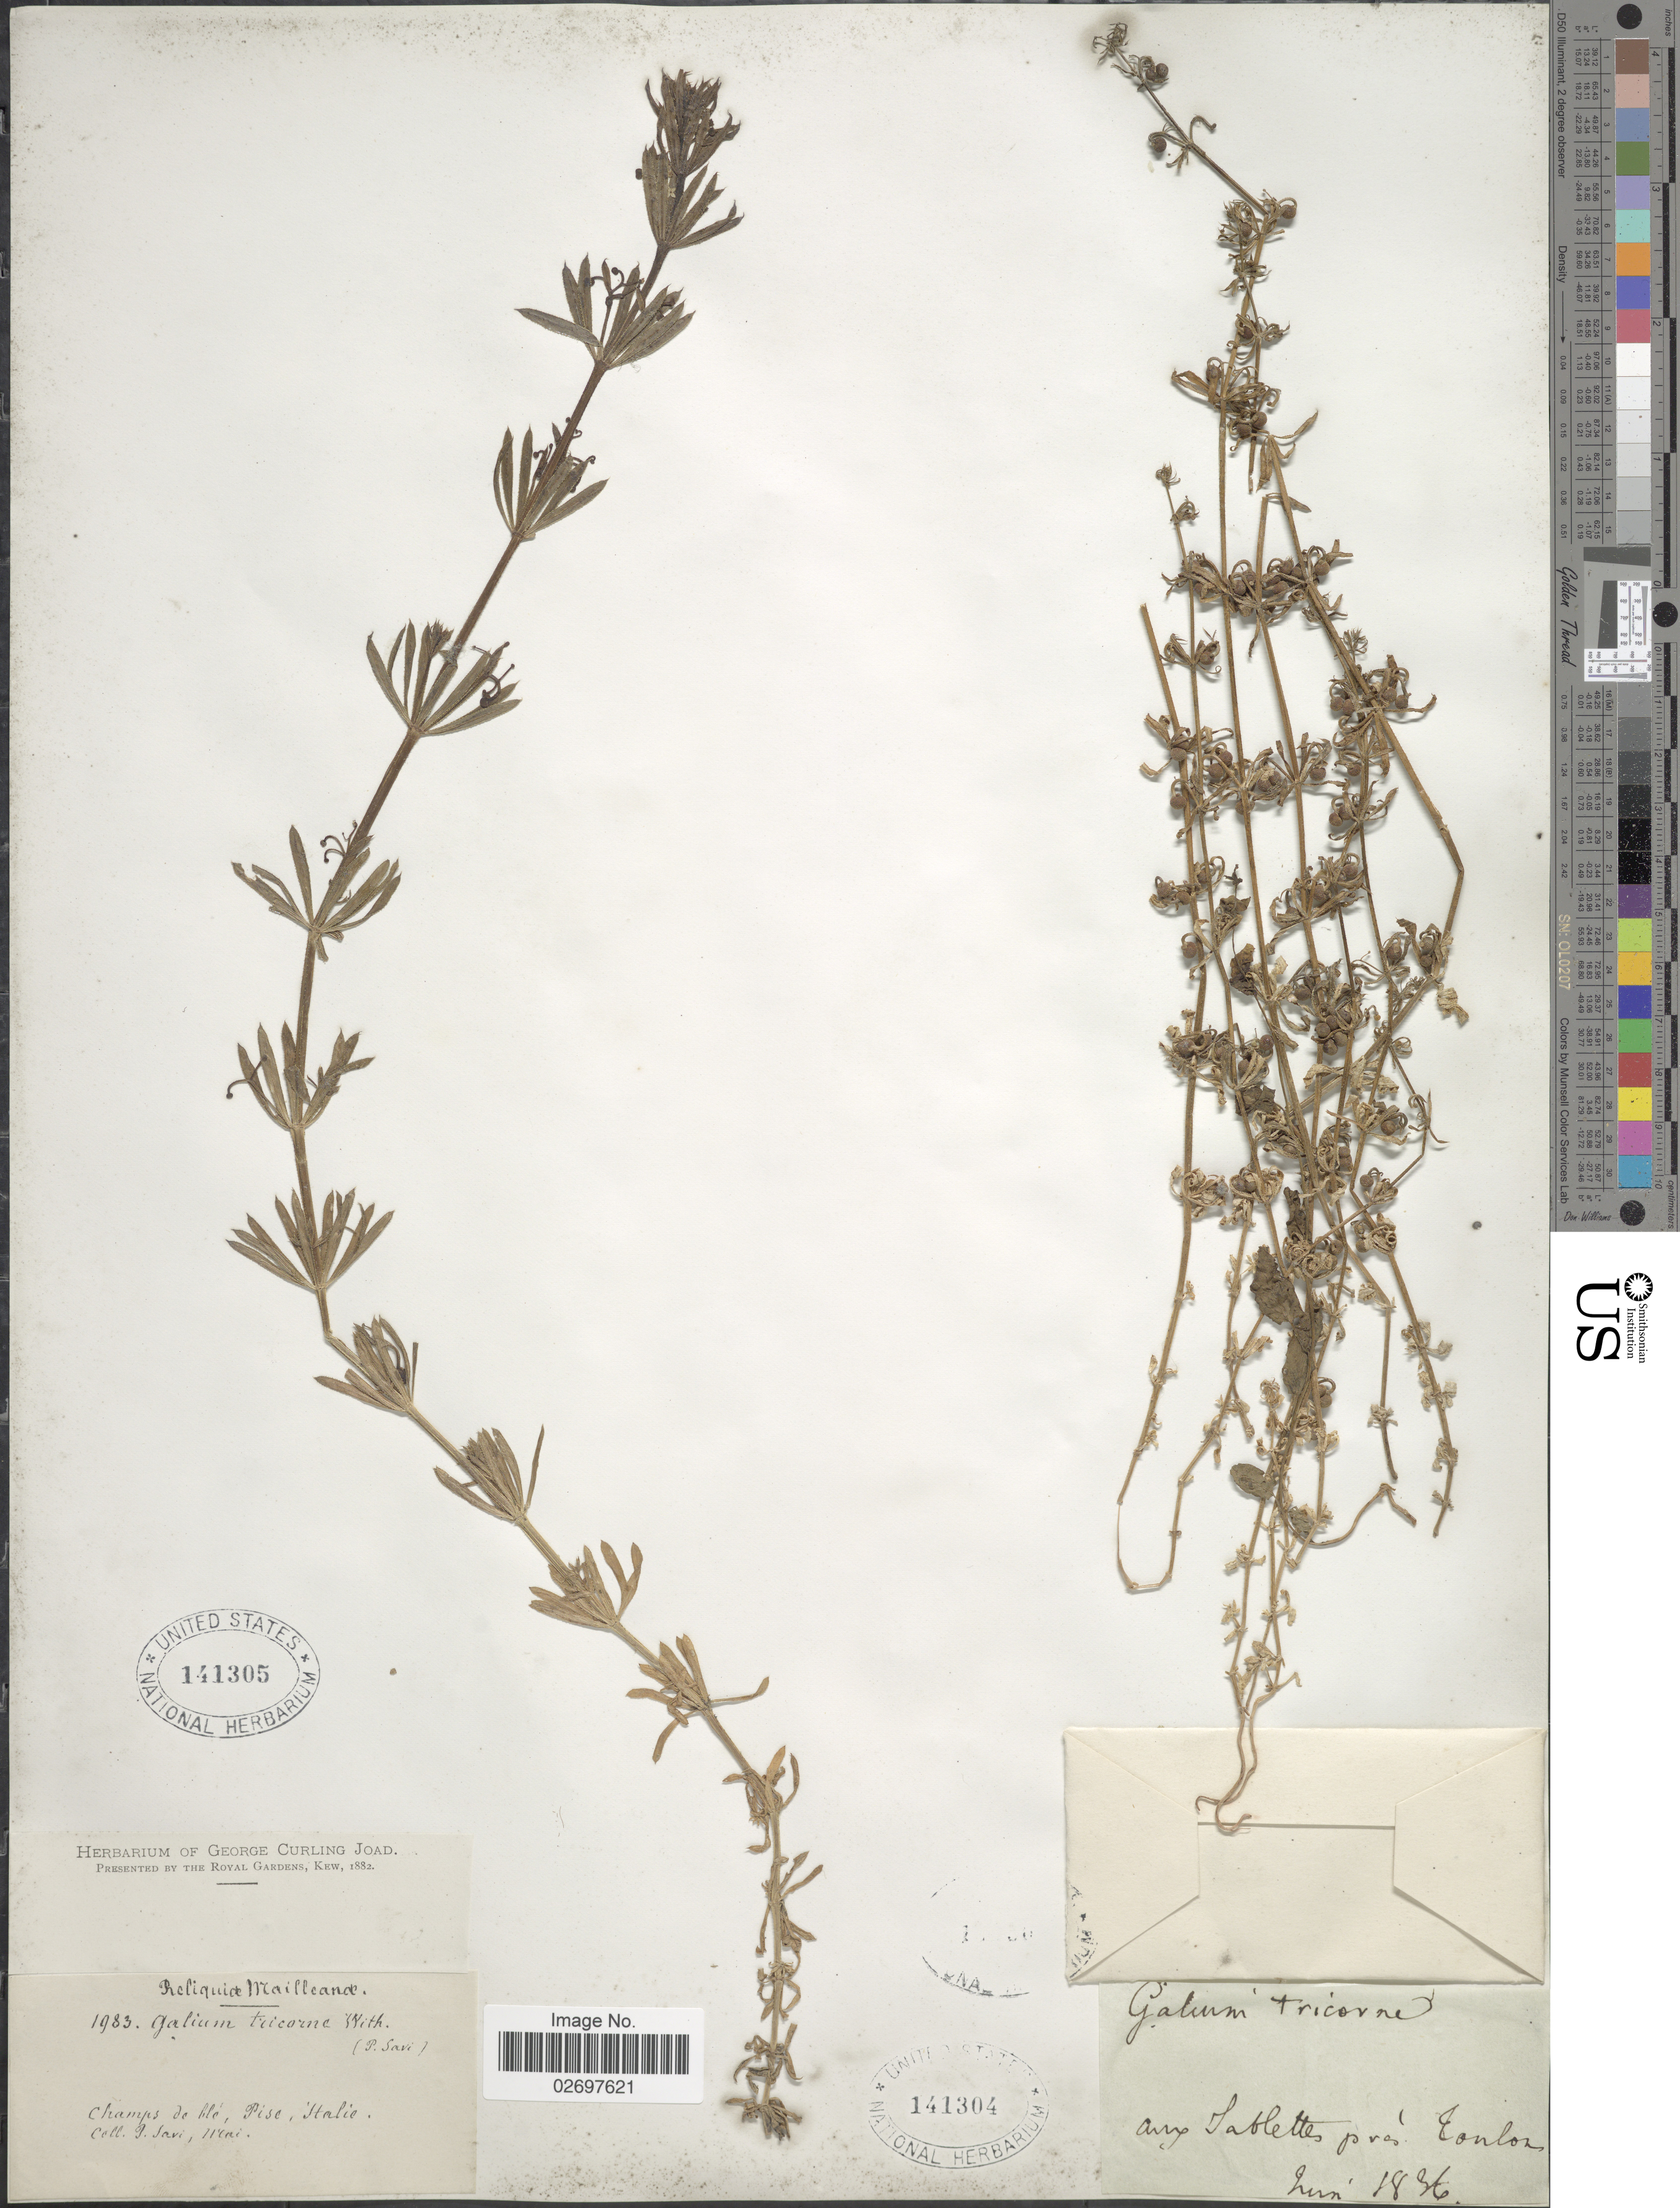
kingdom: Plantae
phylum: Tracheophyta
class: Magnoliopsida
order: Gentianales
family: Rubiaceae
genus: Galium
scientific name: Galium tricorne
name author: Stokes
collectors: P. Savi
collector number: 1983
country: Italy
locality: Champs de blé, Pise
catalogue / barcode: US 141305-2